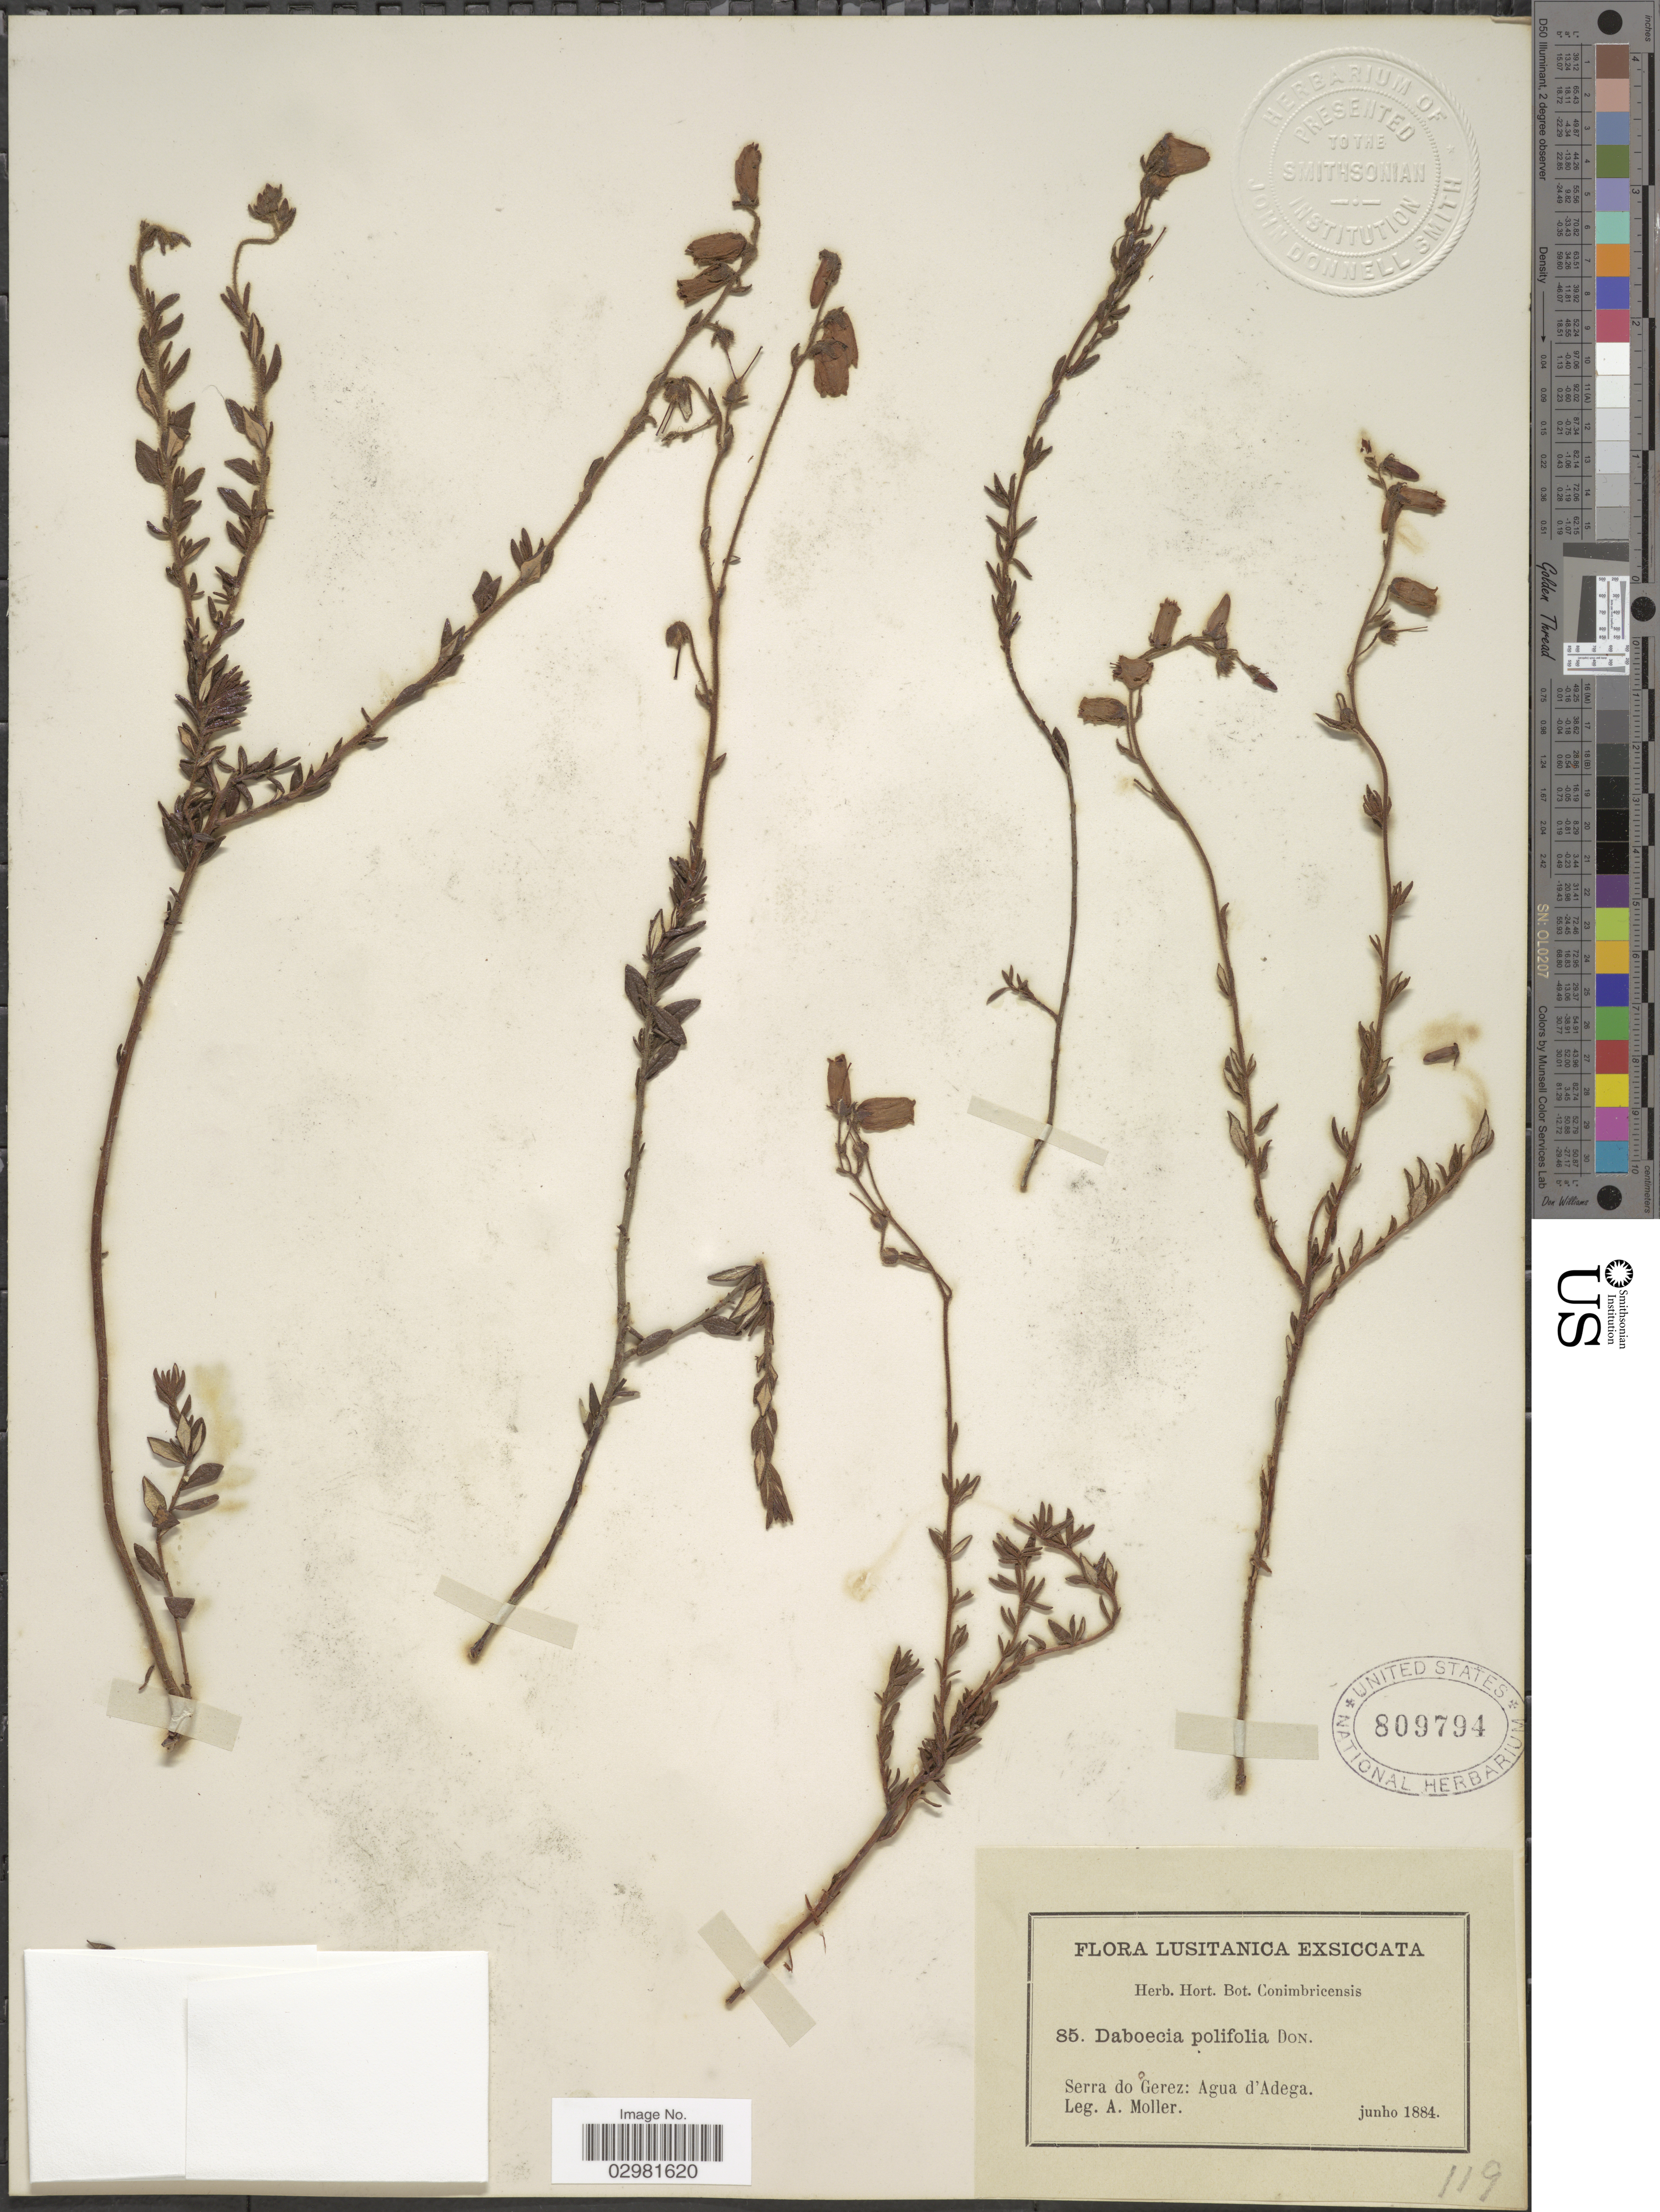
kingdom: Plantae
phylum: Tracheophyta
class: Magnoliopsida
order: Ericales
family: Ericaceae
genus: Daboecia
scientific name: Daboecia polifolia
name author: D. Don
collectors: A. Moller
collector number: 85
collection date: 1884-06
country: Portugal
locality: Lusitanica, Serra do Gerez; Agua d'Adega.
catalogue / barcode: US 809794